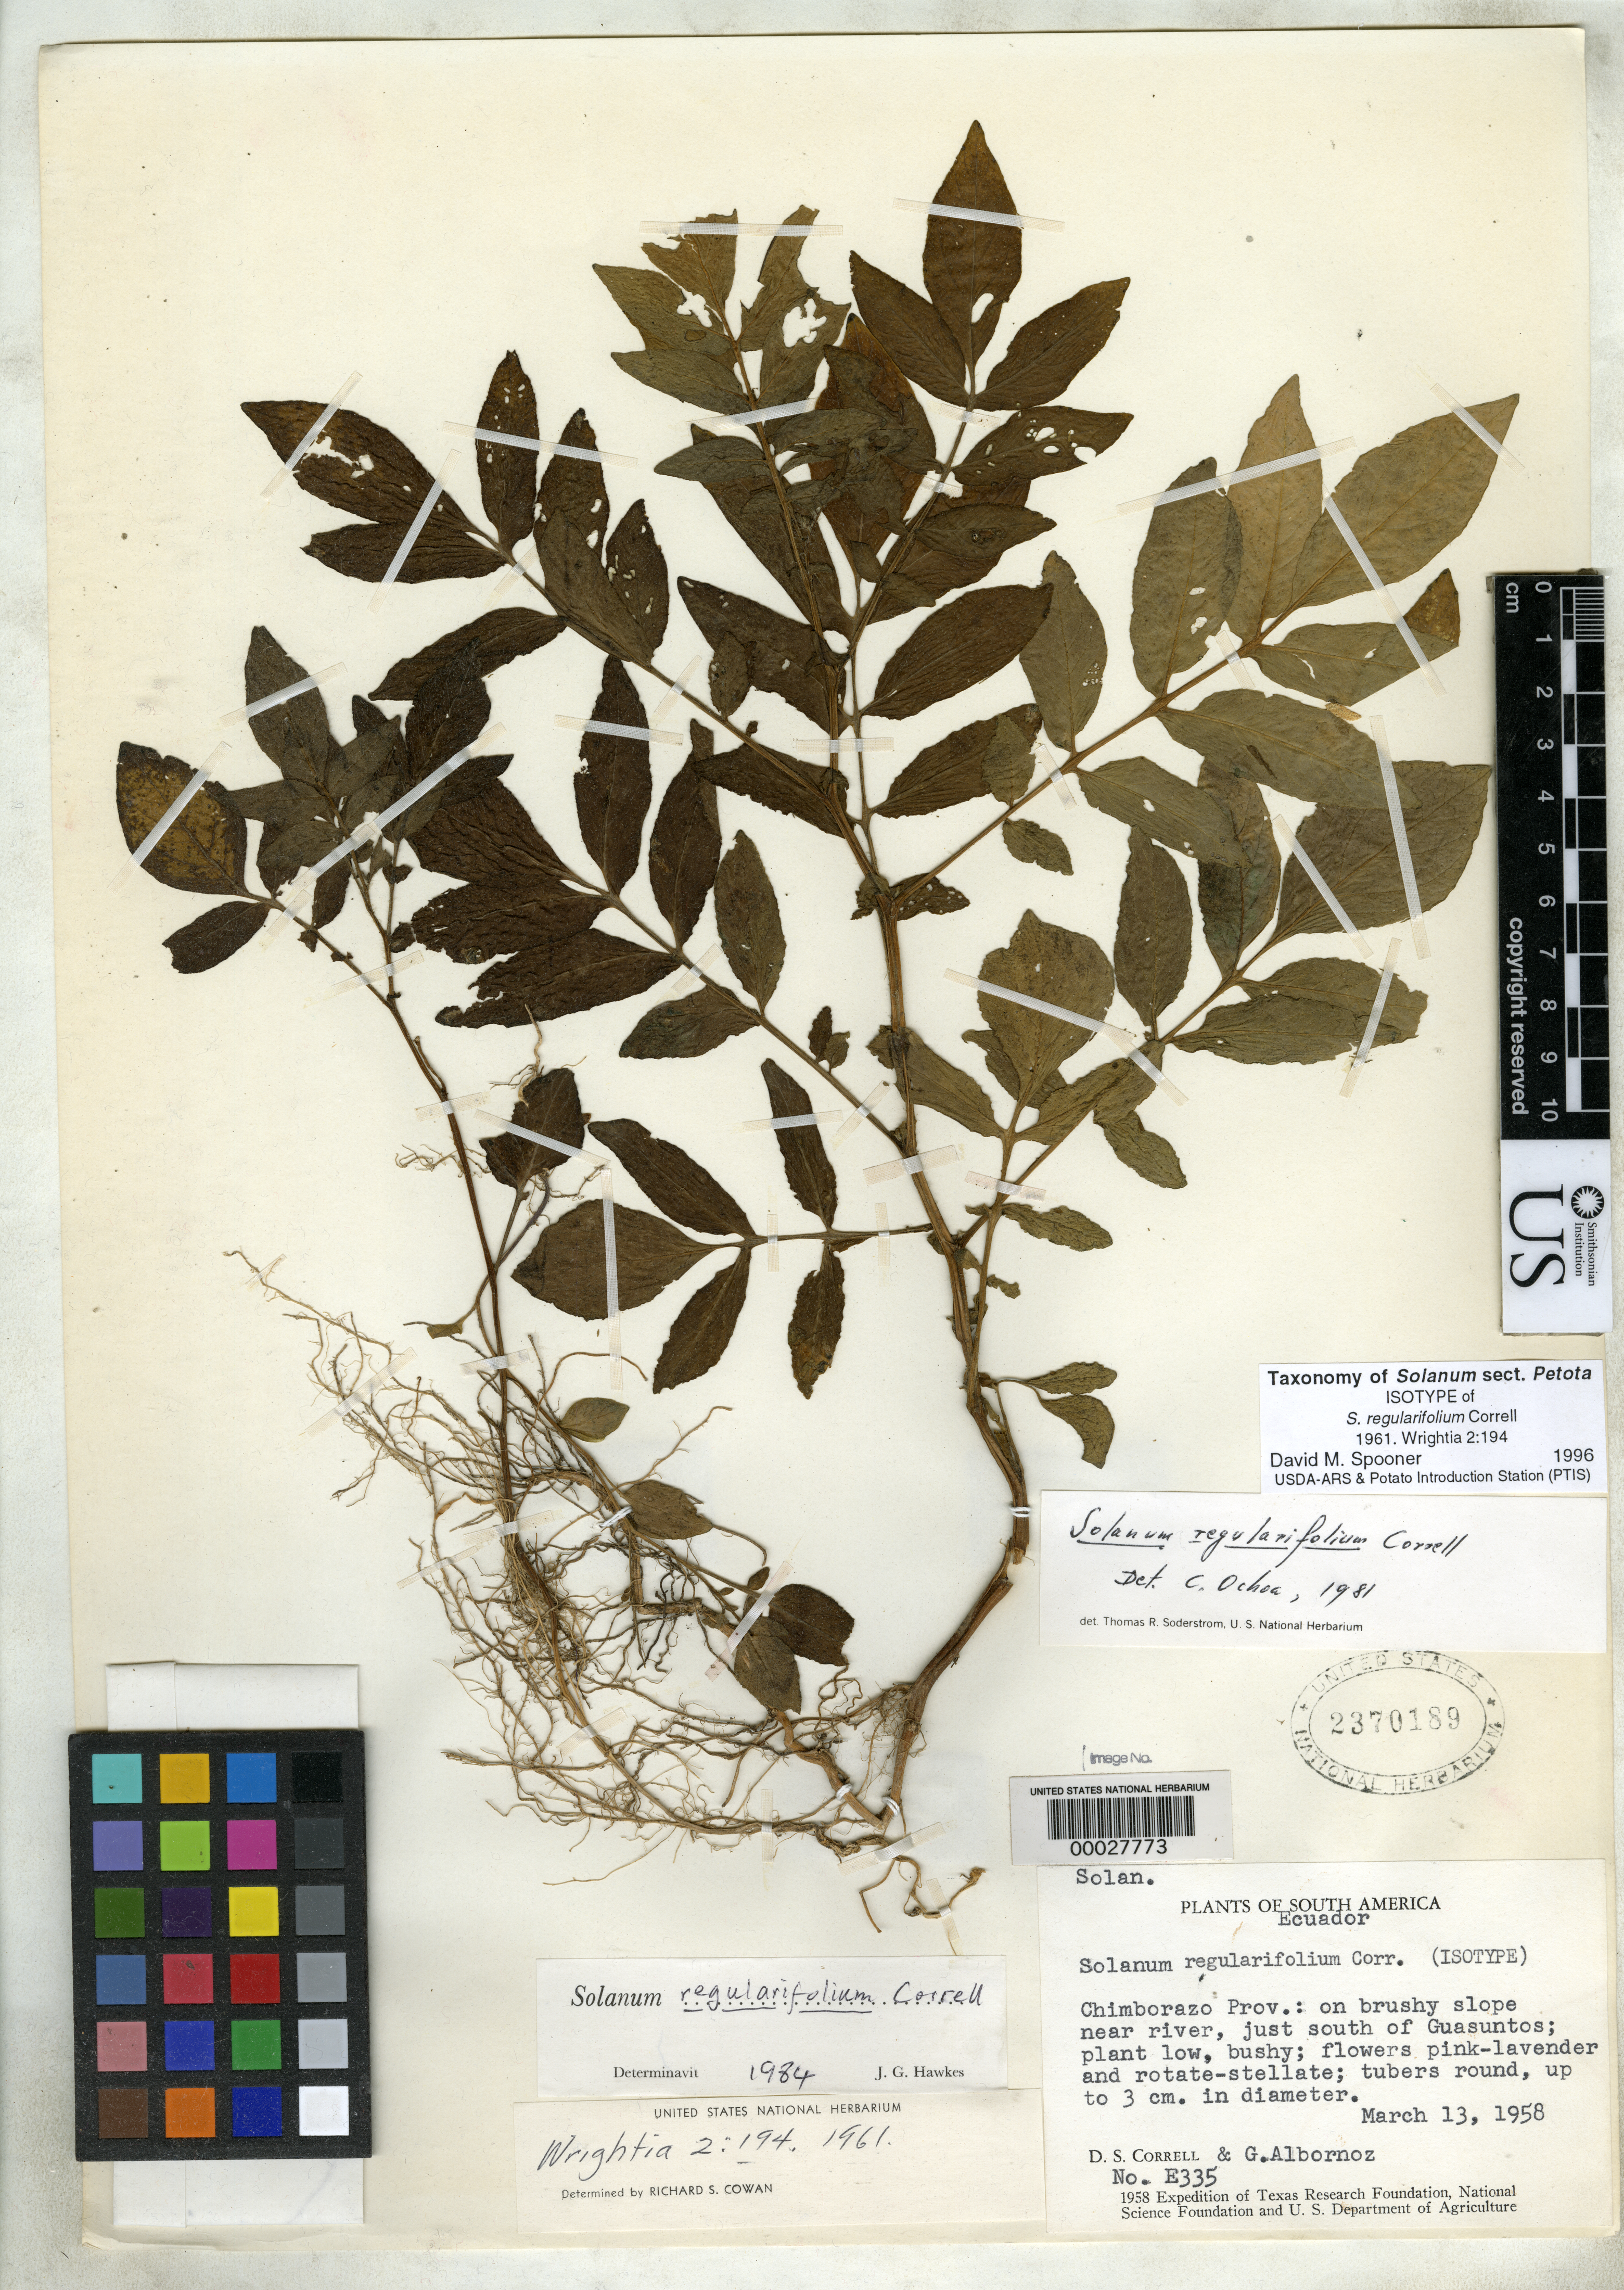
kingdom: Plantae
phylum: Tracheophyta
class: Magnoliopsida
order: Solanales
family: Solanaceae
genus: Solanum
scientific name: Solanum regularifolium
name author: Correll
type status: Isotype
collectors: D. S. Correll & G. Albornoz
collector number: E 335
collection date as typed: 13 Mar 1958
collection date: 1958-03-13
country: Ecuador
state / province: Chimborazo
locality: Just S of Guasuntos.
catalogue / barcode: US 2370189